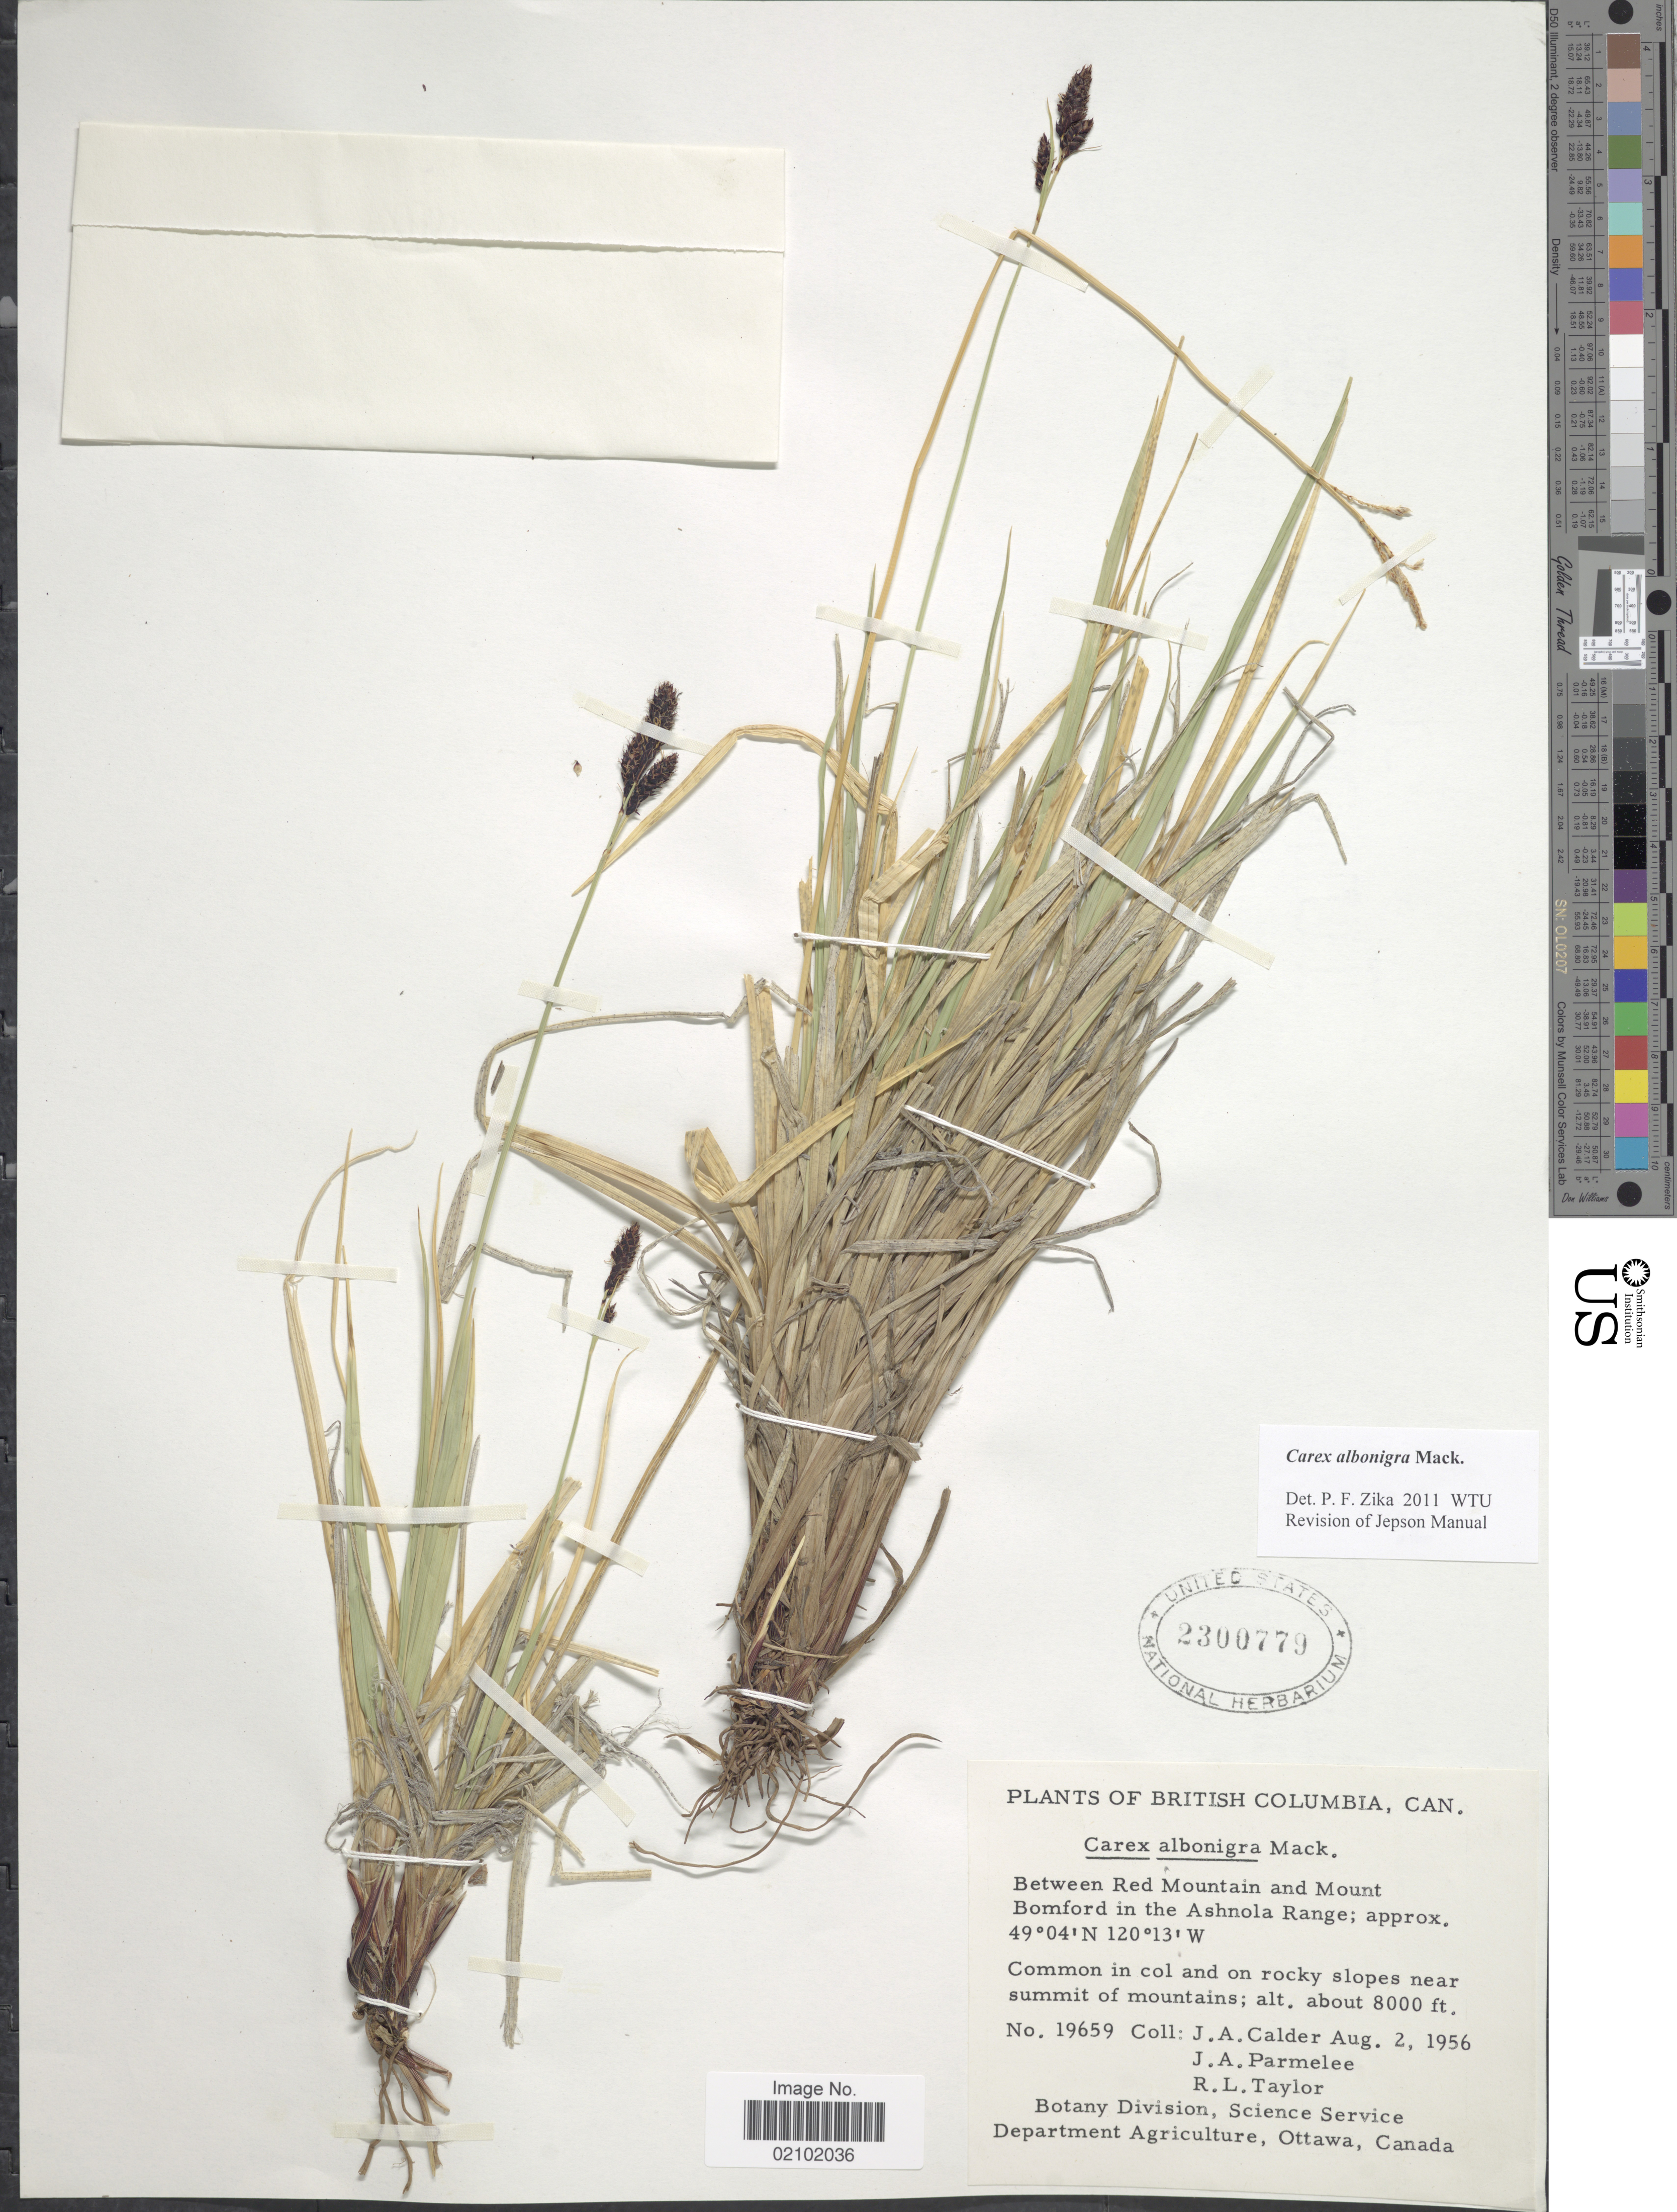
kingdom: Plantae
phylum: Tracheophyta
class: Liliopsida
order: Poales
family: Cyperaceae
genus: Carex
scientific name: Carex albonigra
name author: Mack.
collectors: J. A. Calder, J. A. Parmelee & R. Taylor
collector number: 19659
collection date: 1956-08-02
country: Canada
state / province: British Columbia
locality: Between Red Mountain and Mount Bomford in the Ashnola Range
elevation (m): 2438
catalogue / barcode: US 2300779